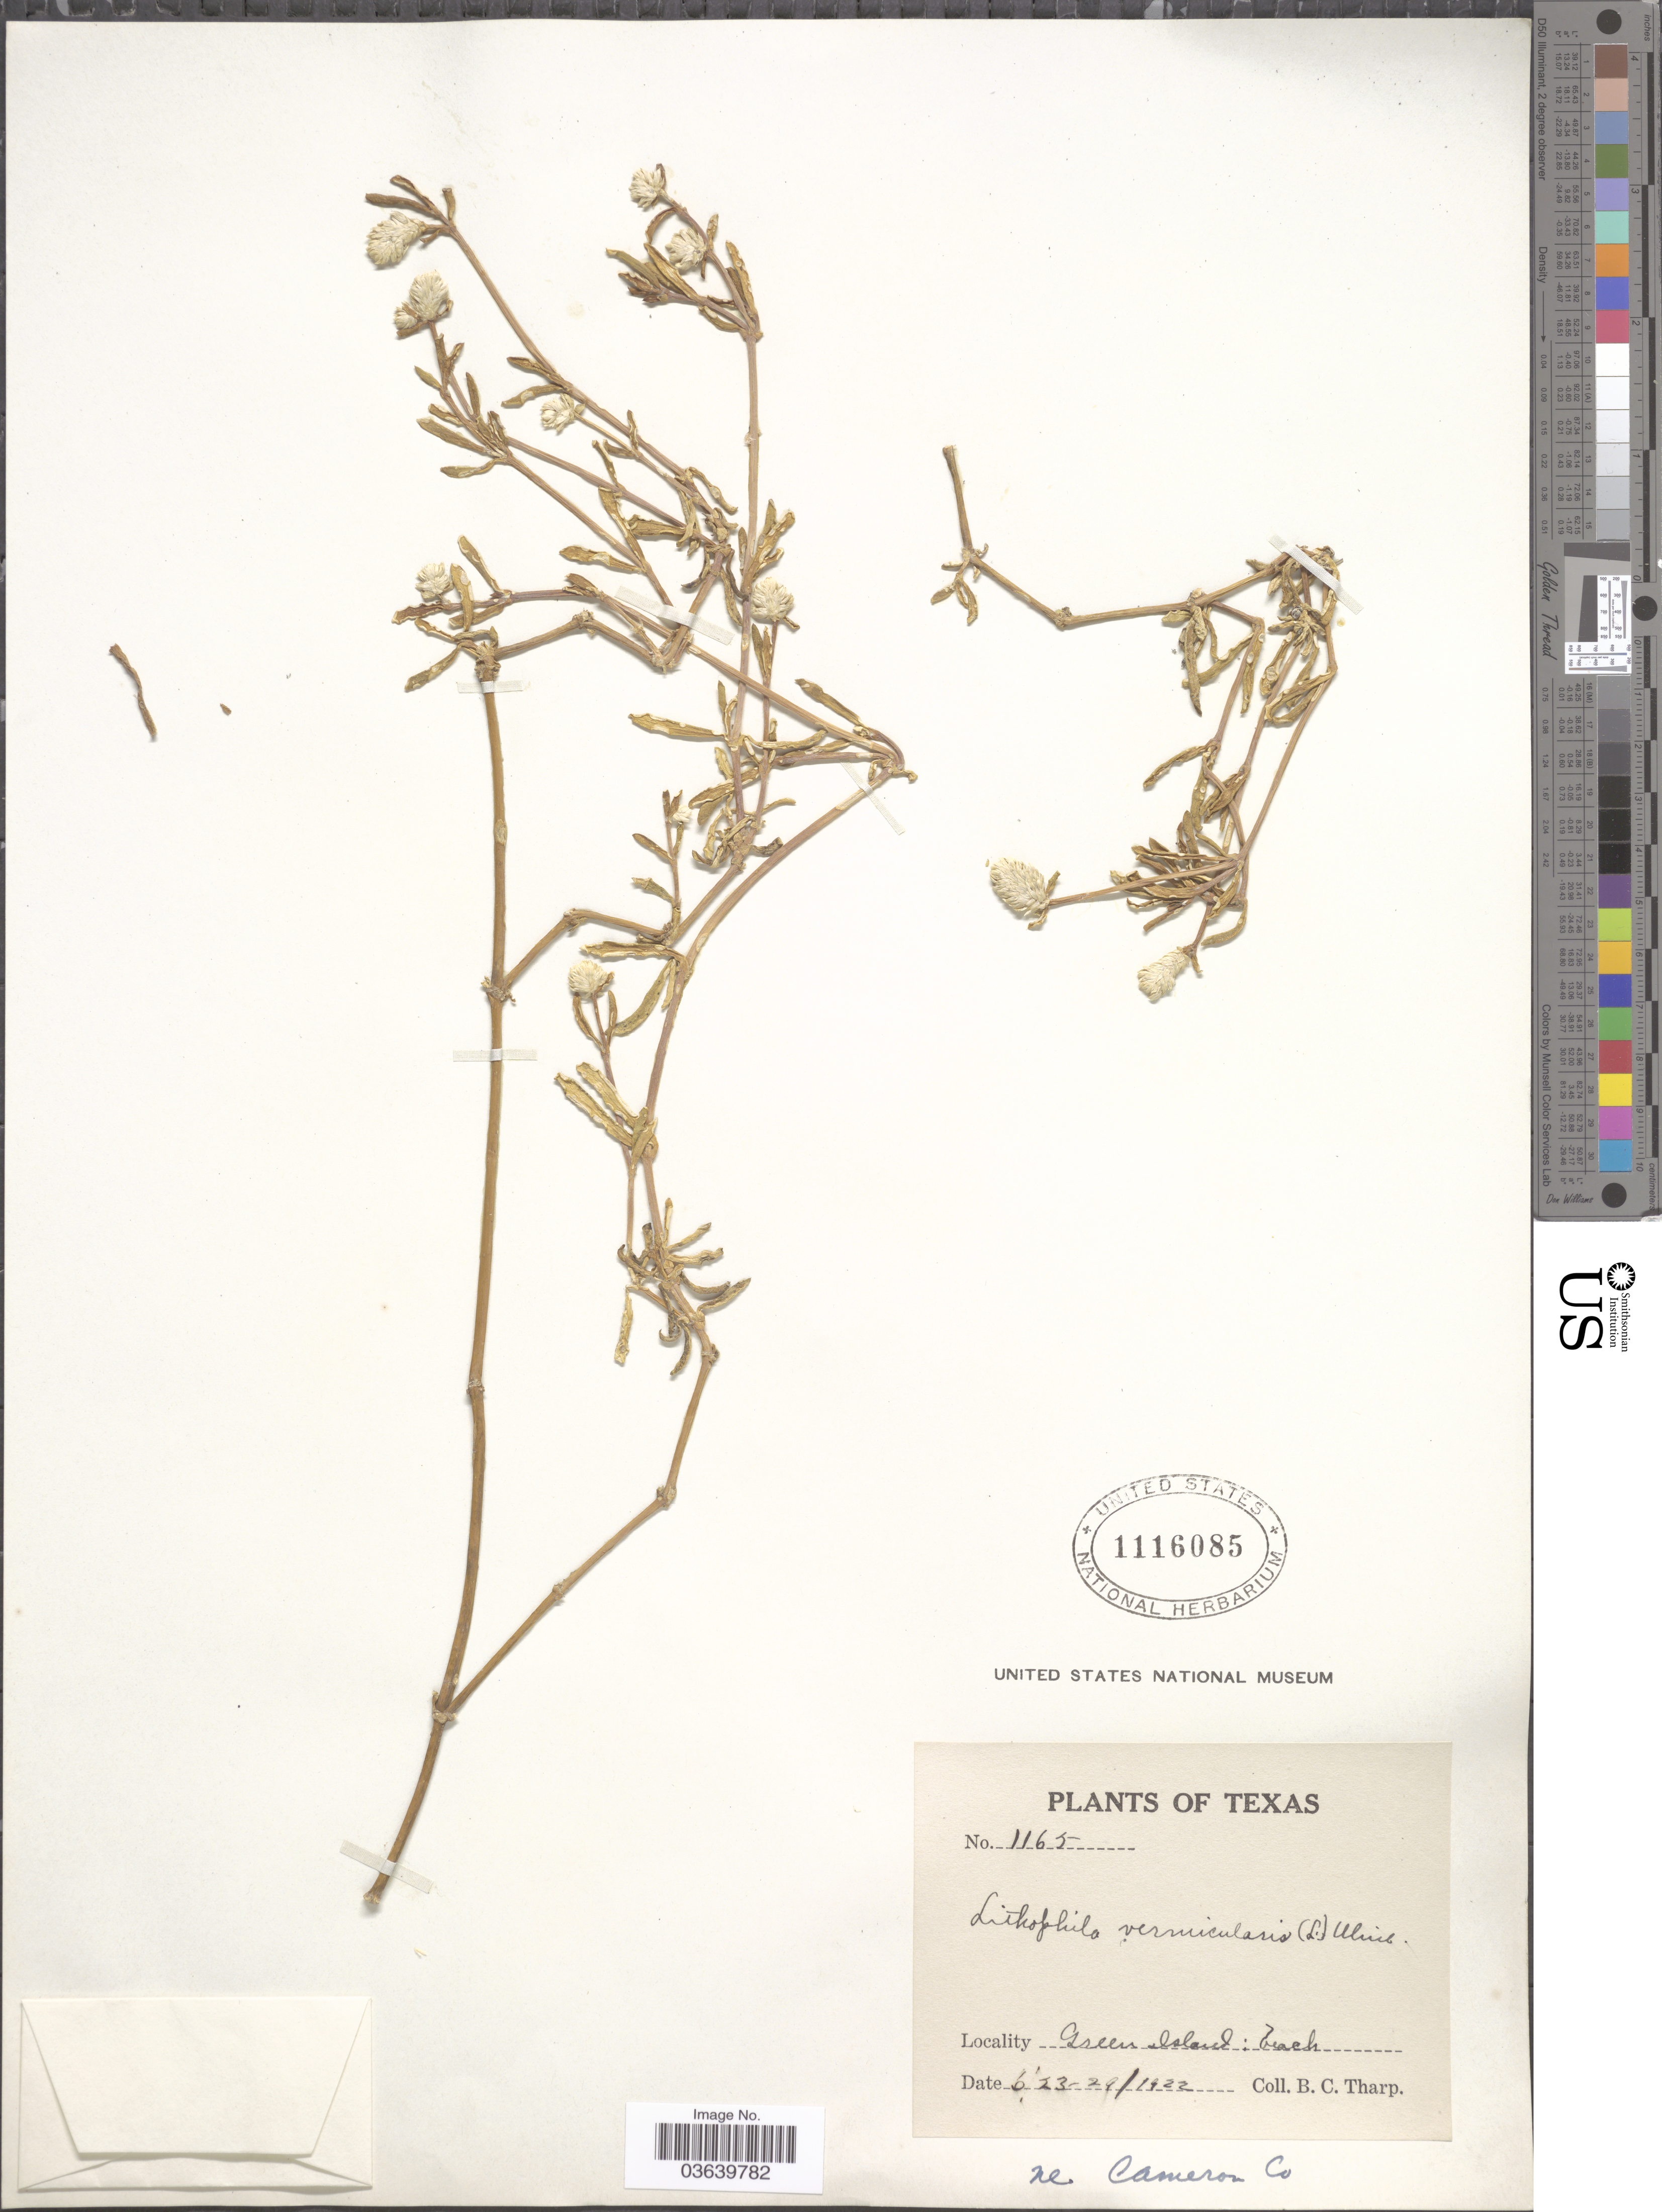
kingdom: Plantae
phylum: Tracheophyta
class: Magnoliopsida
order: Caryophyllales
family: Amaranthaceae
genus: Gomphrena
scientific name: Gomphrena vermicularis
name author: L.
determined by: Strong, Mark T., (BOT), Smithsonian Institution - National Museum of Natural History (UNITED STATES)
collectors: B. C. Tharp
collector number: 1165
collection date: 1922-06-23/1922-06-29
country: United States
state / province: Texas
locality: Green Island: beach. Cameron Co.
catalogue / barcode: US 1116085